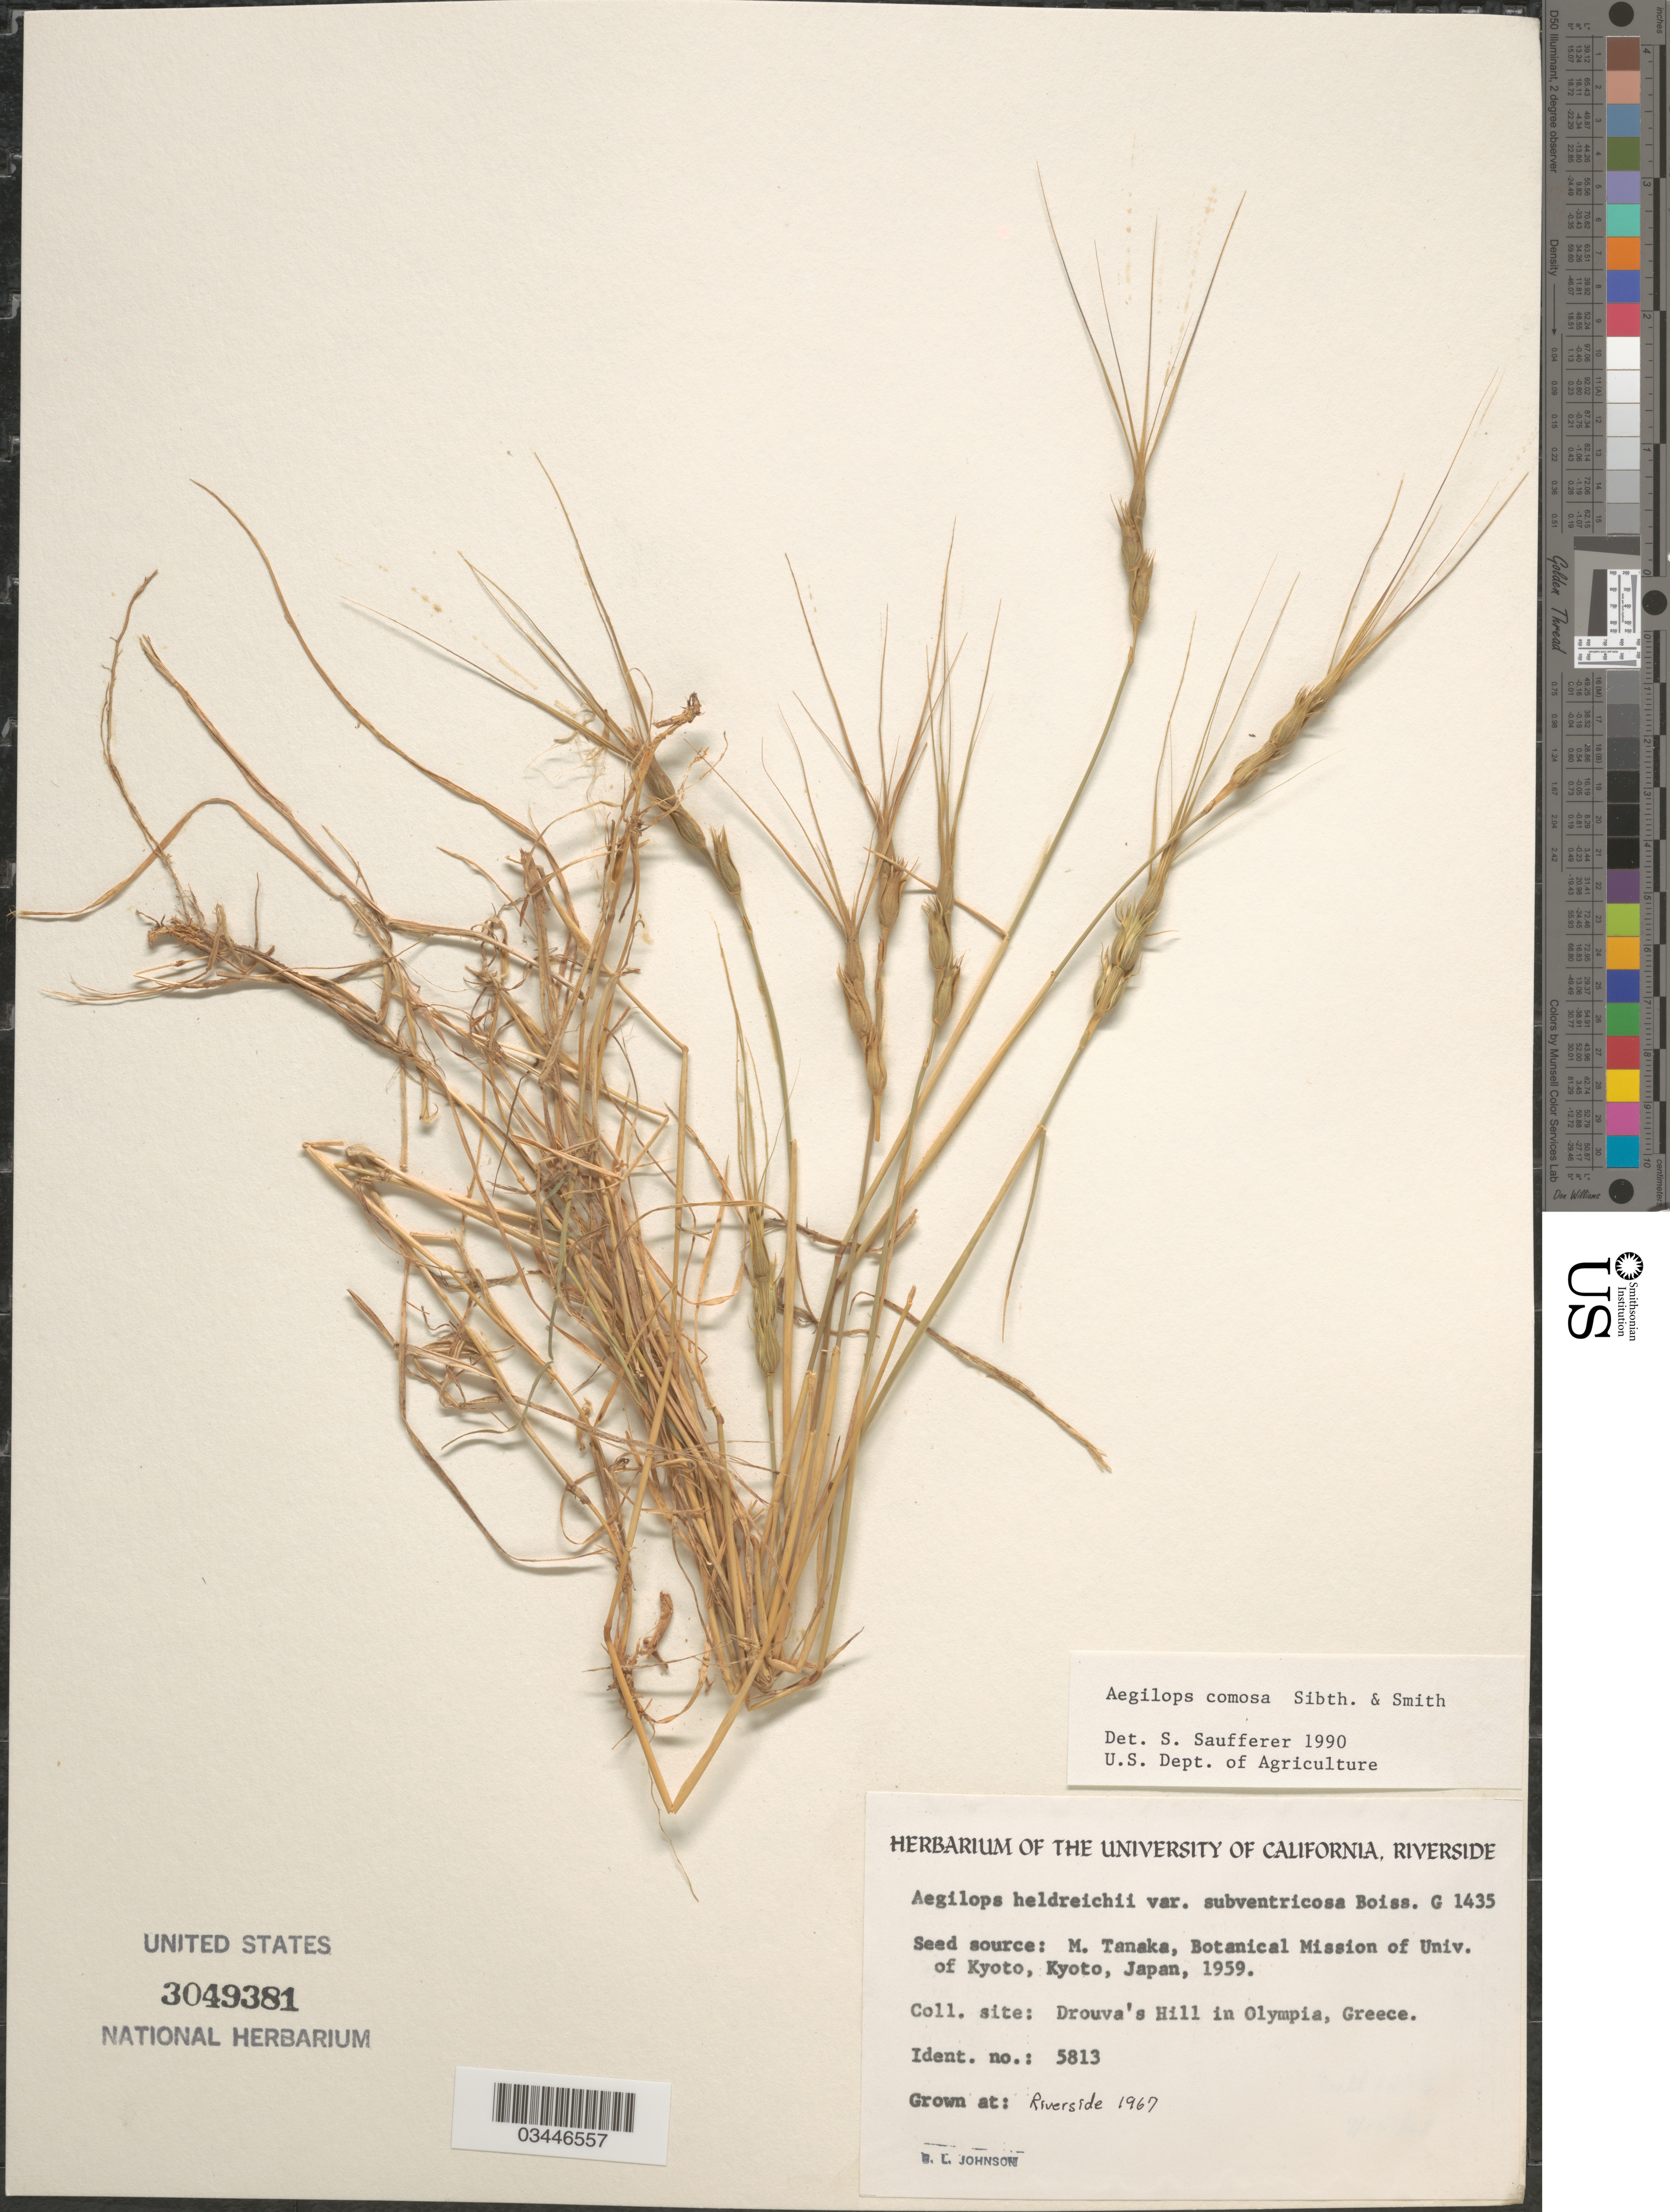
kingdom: Plantae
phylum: Tracheophyta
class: Liliopsida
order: Poales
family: Poaceae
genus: Aegilops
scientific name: Aegilops comosa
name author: Sibth. & Sm.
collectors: B. Johnson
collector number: G1435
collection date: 1967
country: United States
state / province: California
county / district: Riverside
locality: Riverside.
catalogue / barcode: US 3049381